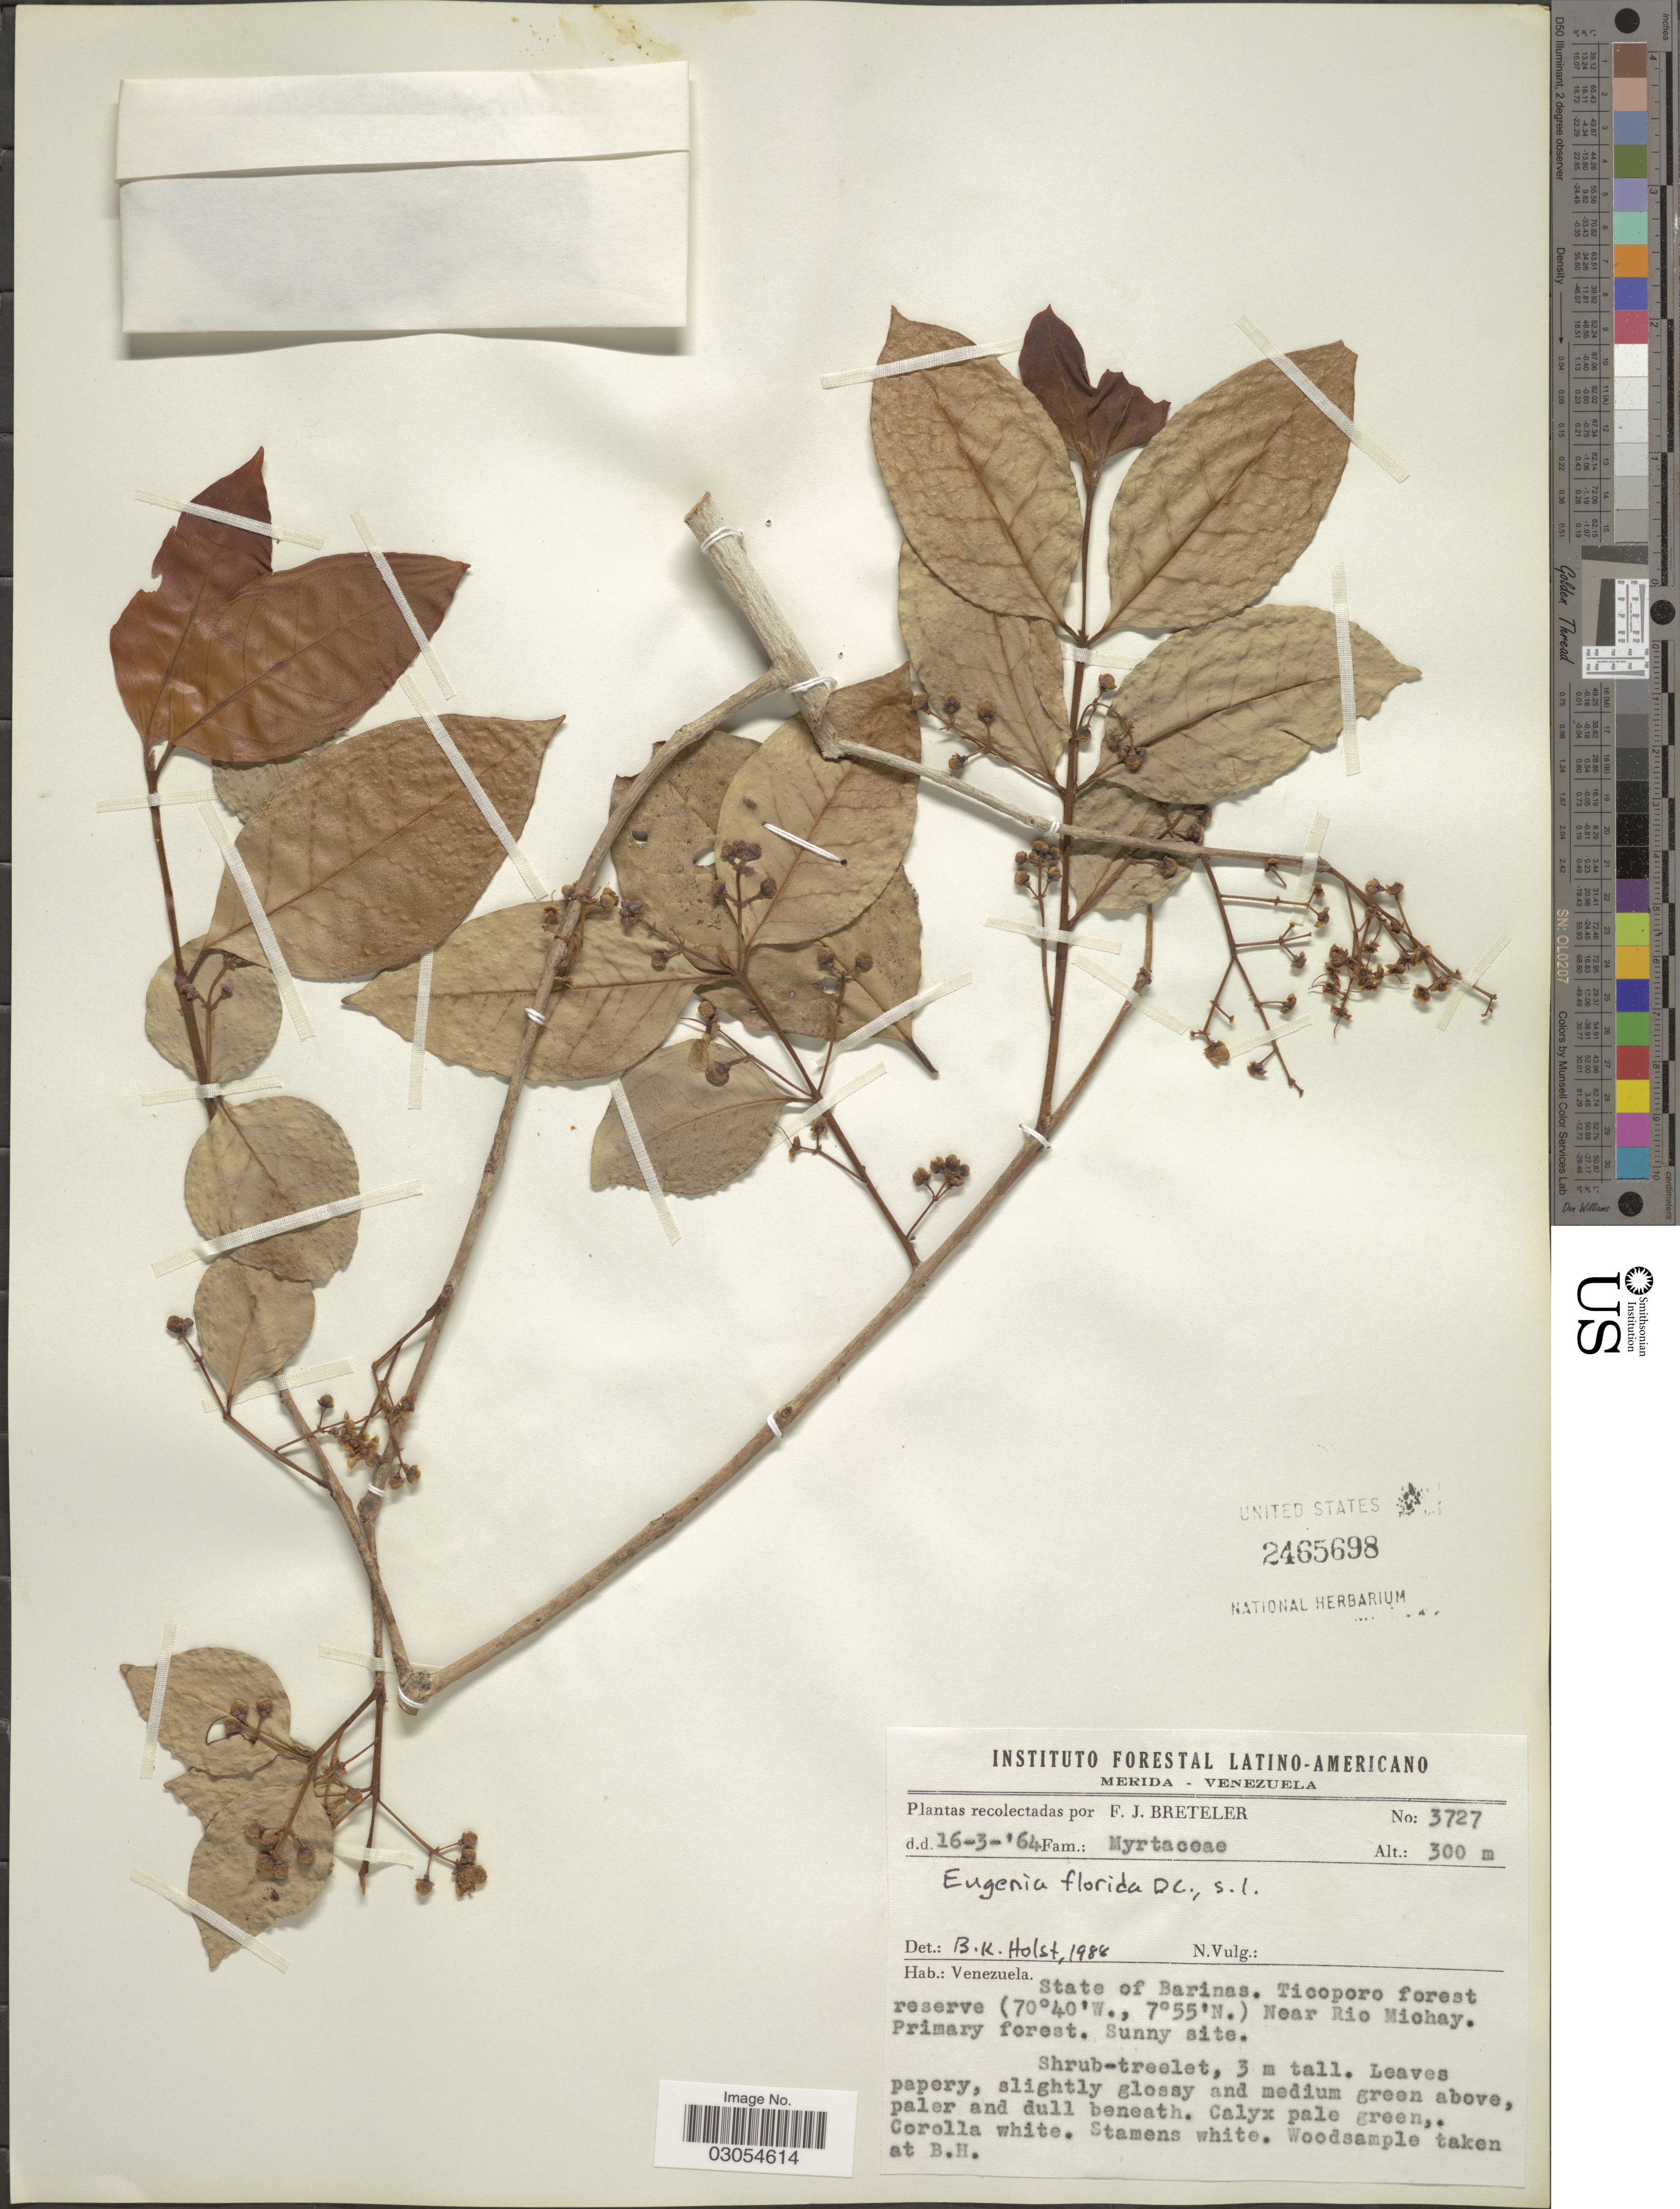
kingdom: Plantae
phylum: Tracheophyta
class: Magnoliopsida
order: Myrtales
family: Myrtaceae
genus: Eugenia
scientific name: Eugenia florida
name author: DC.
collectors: F. J. Breteler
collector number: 3727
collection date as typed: Transcribed d/m/y: 16/3/64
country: Venezuela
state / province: Barinas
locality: Ticoporo forest reserve. Near Rio Michay.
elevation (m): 300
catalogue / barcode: US 2465698